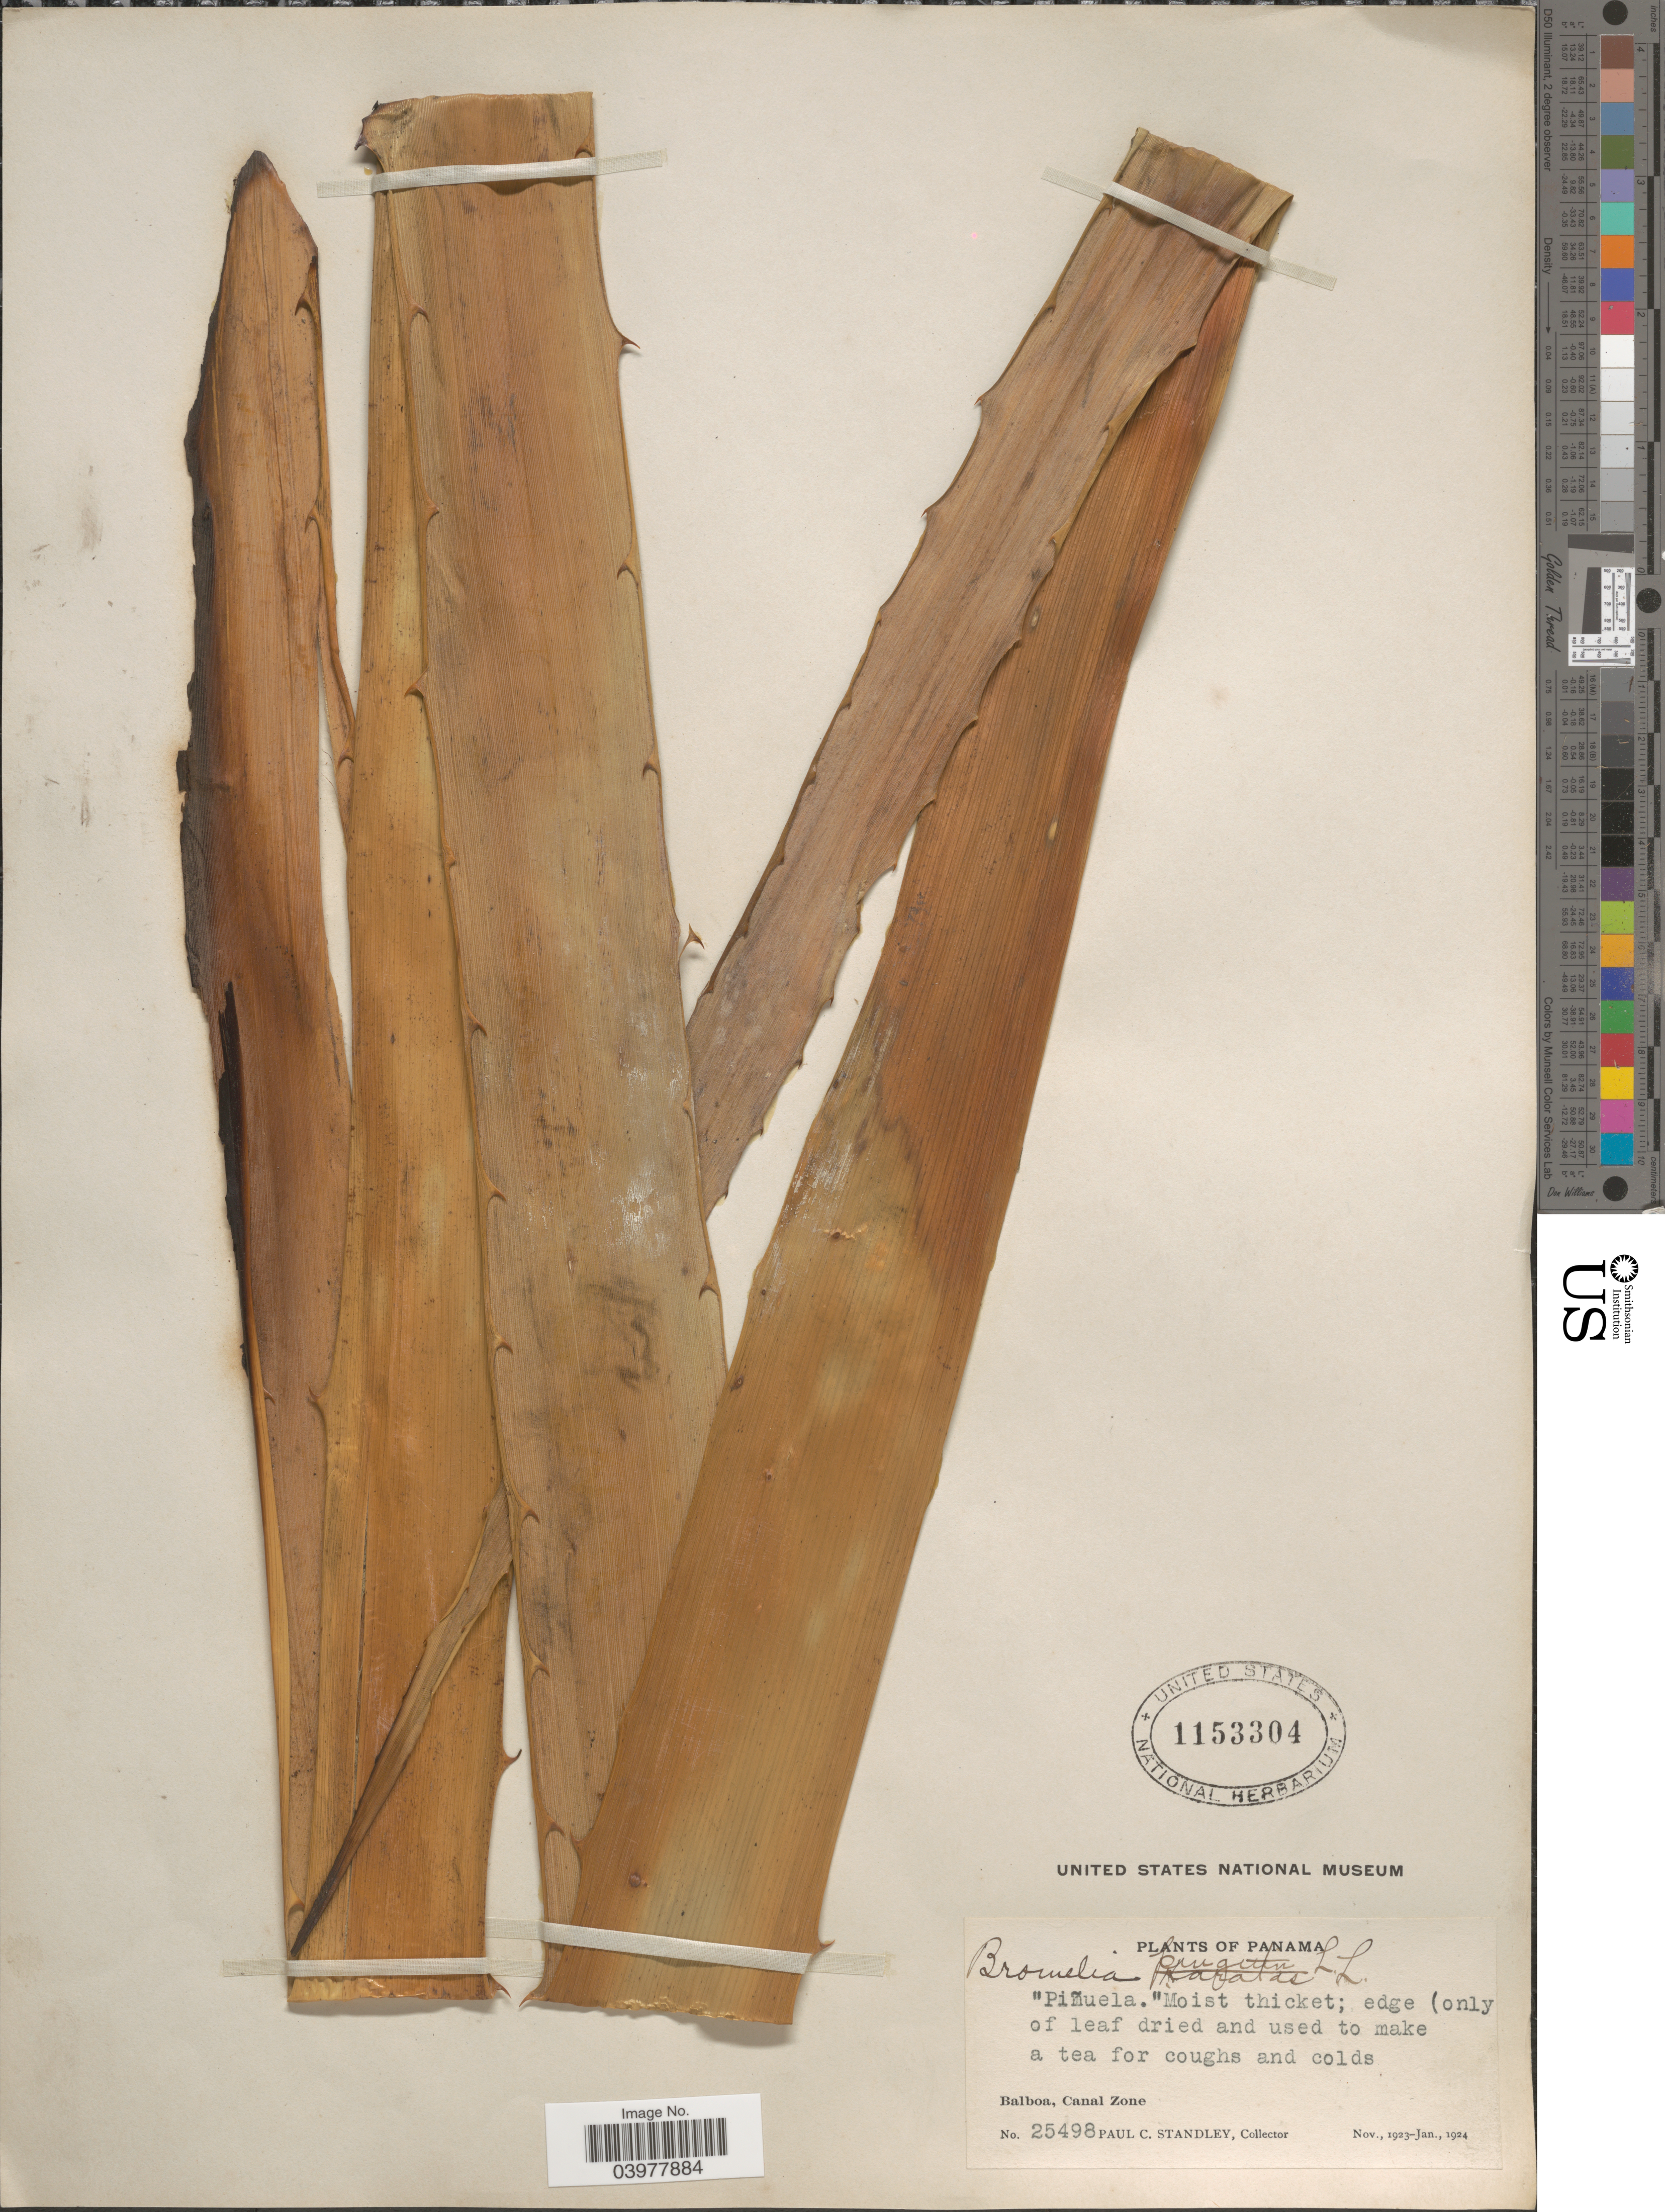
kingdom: Plantae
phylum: Tracheophyta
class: Liliopsida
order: Poales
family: Bromeliaceae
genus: Bromelia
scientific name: Bromelia karatas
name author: L.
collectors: P. C. Standley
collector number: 25498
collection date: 1923-11/1924-01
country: Panama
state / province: Colón / Panamá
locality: Balboa, Canal Zone.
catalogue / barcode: US 1153304